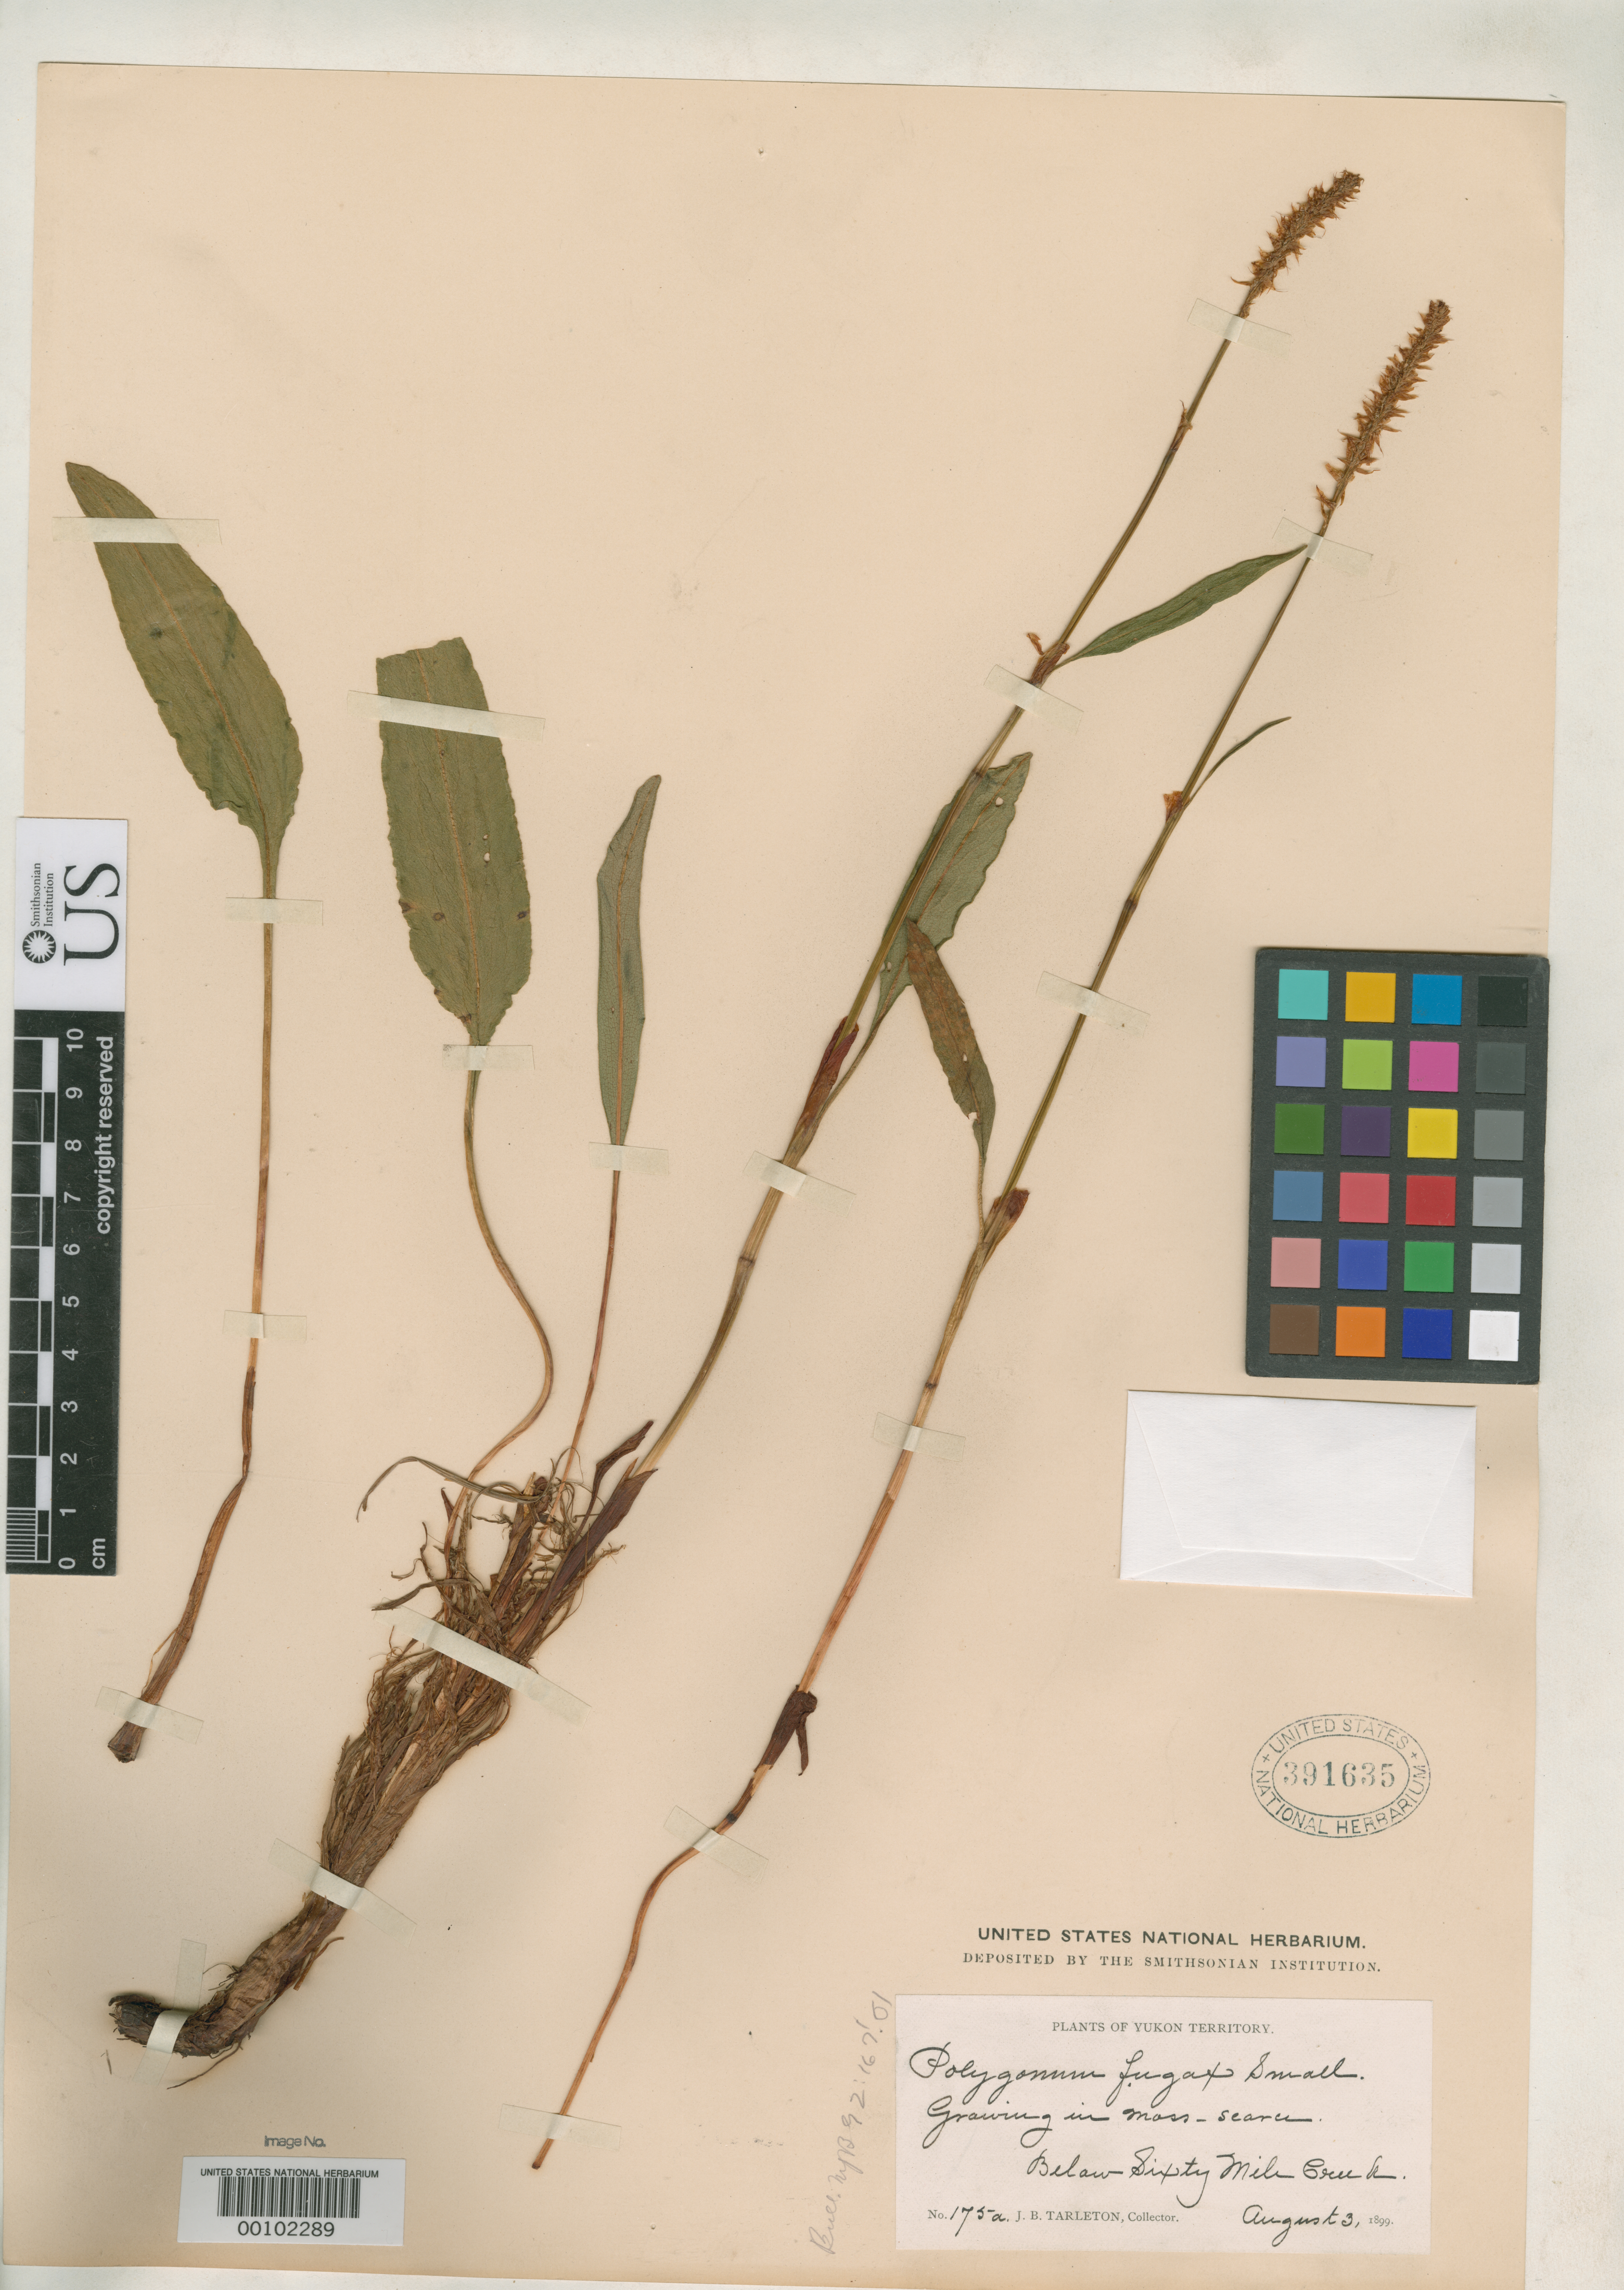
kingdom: Plantae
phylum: Tracheophyta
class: Magnoliopsida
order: Caryophyllales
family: Polygonaceae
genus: Polygonum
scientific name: Polygonum fugax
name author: Small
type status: Isotype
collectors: J. Tarleton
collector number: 175 A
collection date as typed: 03 Aug 1899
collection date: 1899-08-03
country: United States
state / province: Alaska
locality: Below Sixty Mile Creek.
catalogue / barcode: US 391635